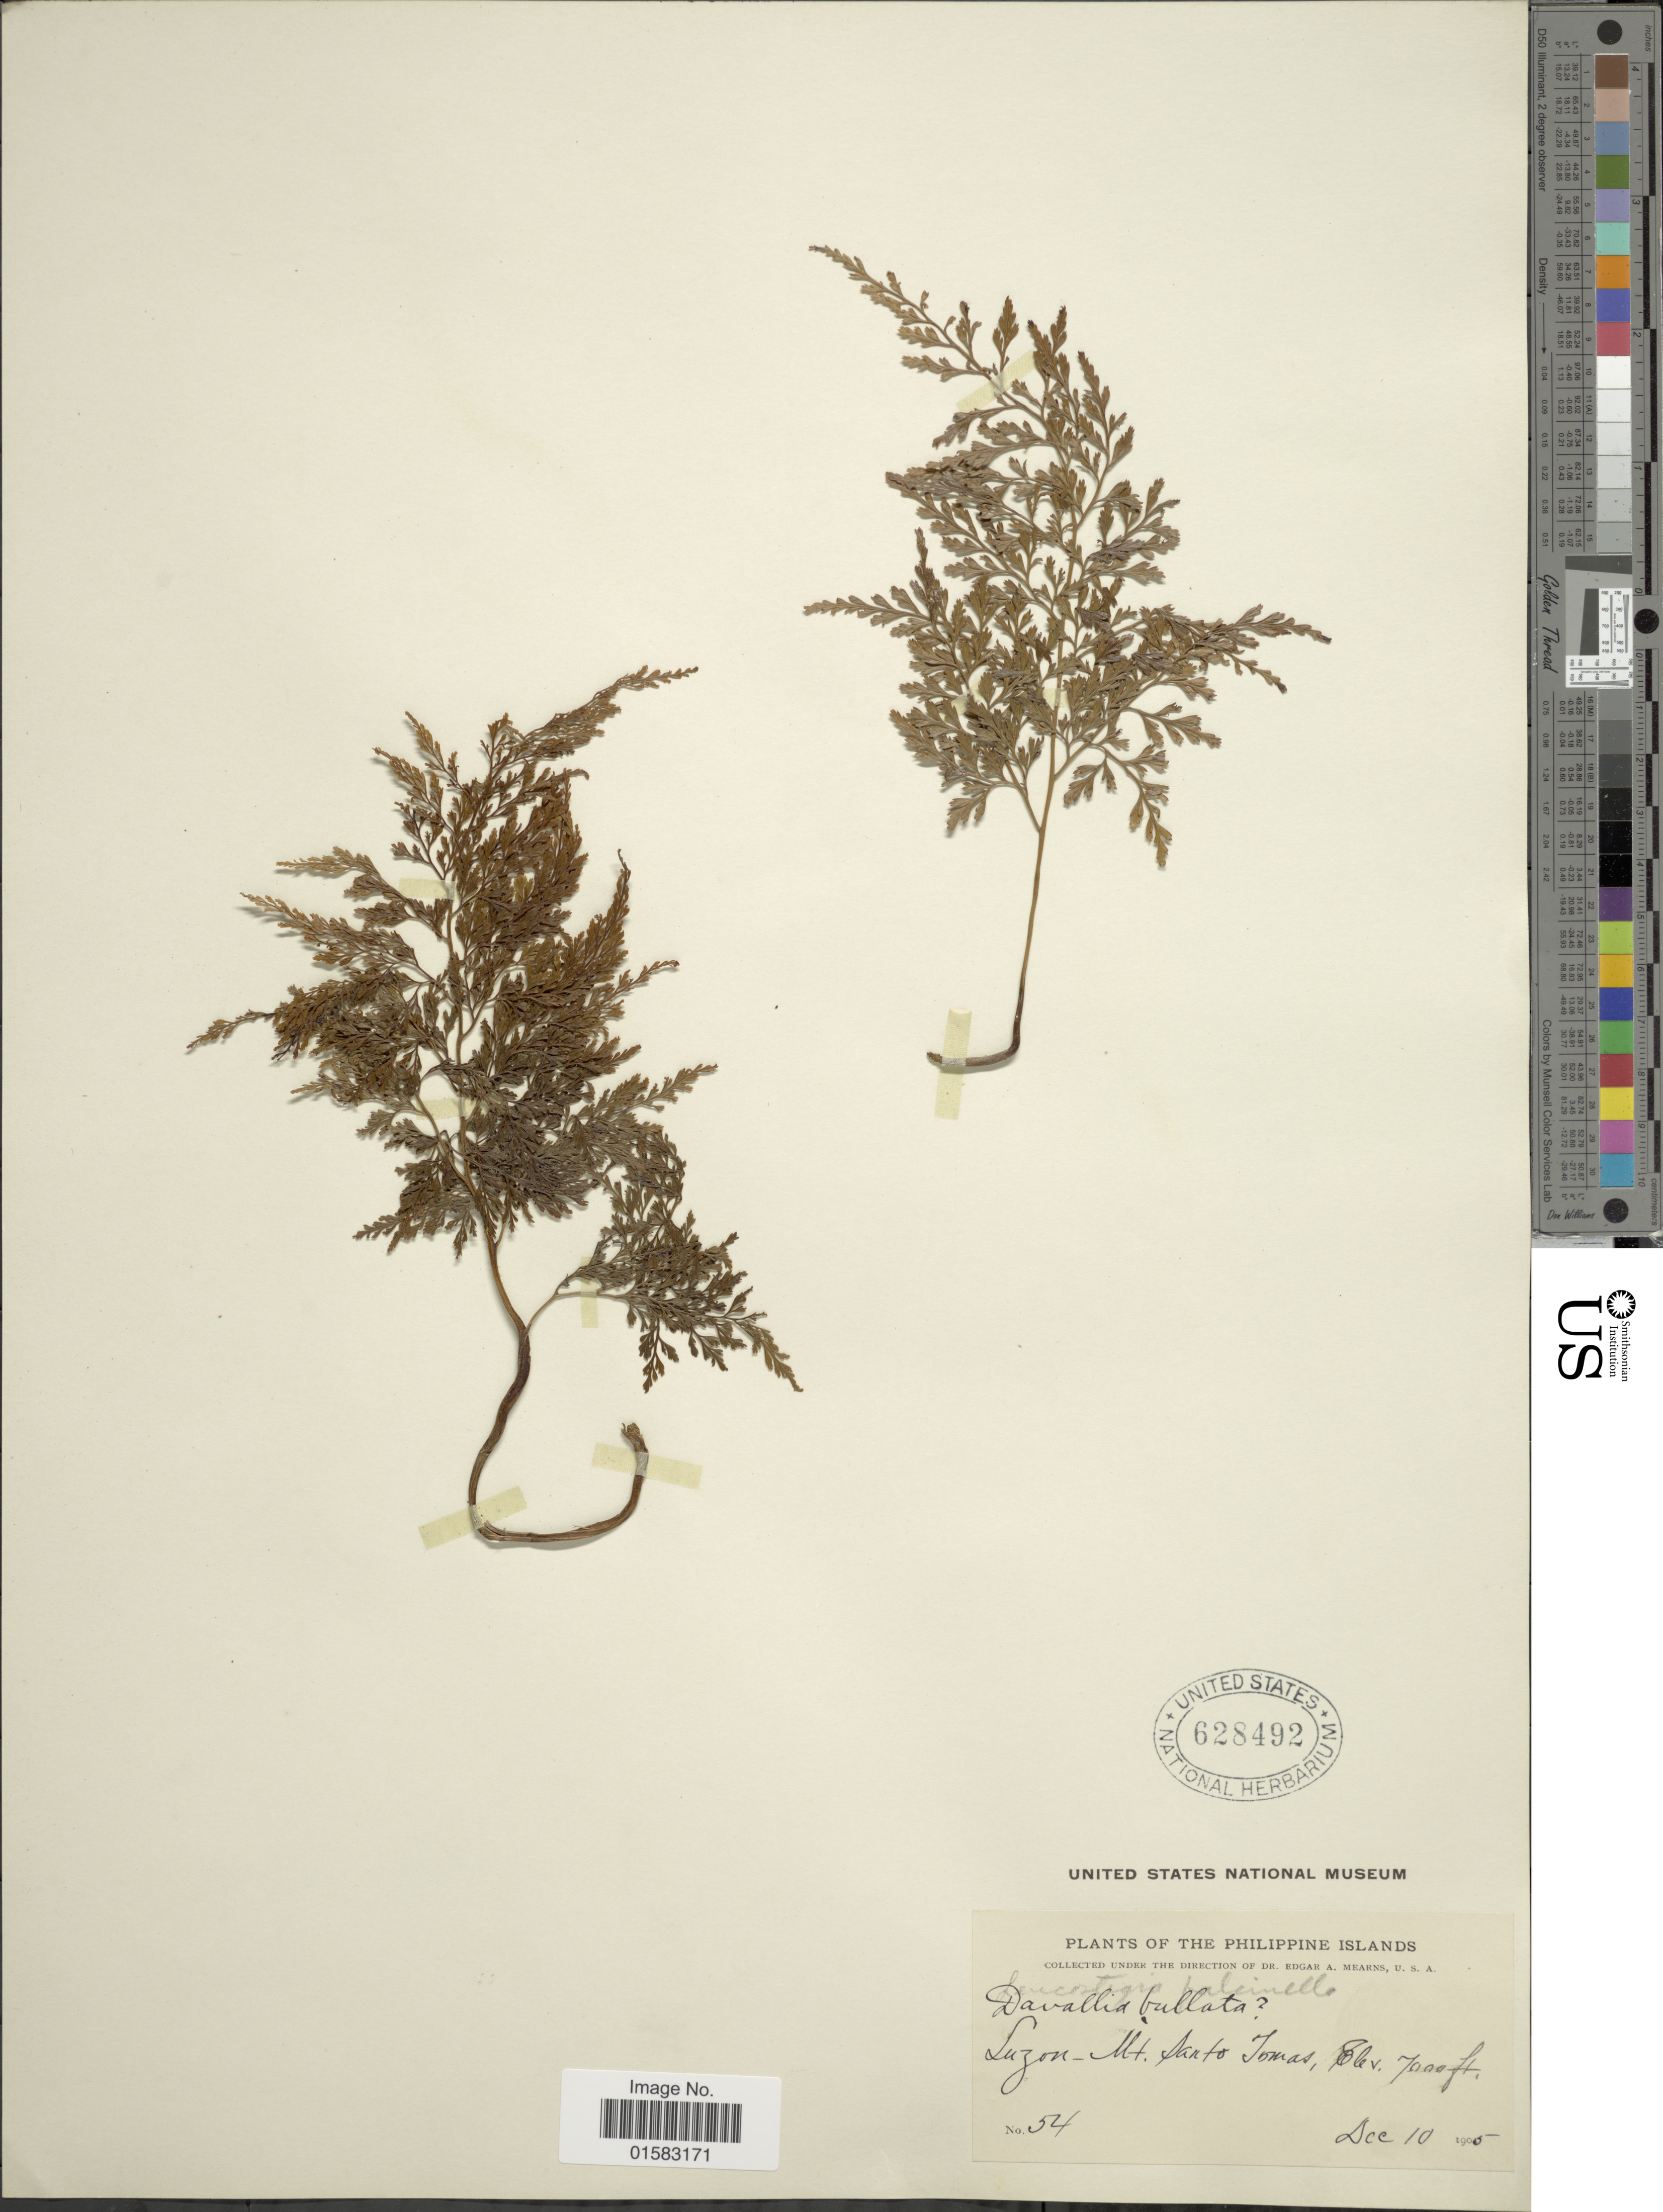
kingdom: Plantae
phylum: Tracheophyta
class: Polypodiopsida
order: Polypodiales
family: Davalliaceae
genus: Davallia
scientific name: Davallia falcinella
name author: C. Presl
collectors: E. A. Mearns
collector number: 54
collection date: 1905-12-10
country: Philippines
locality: Luzon- Mt. SantoTomas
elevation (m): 2134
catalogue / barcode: US 628492